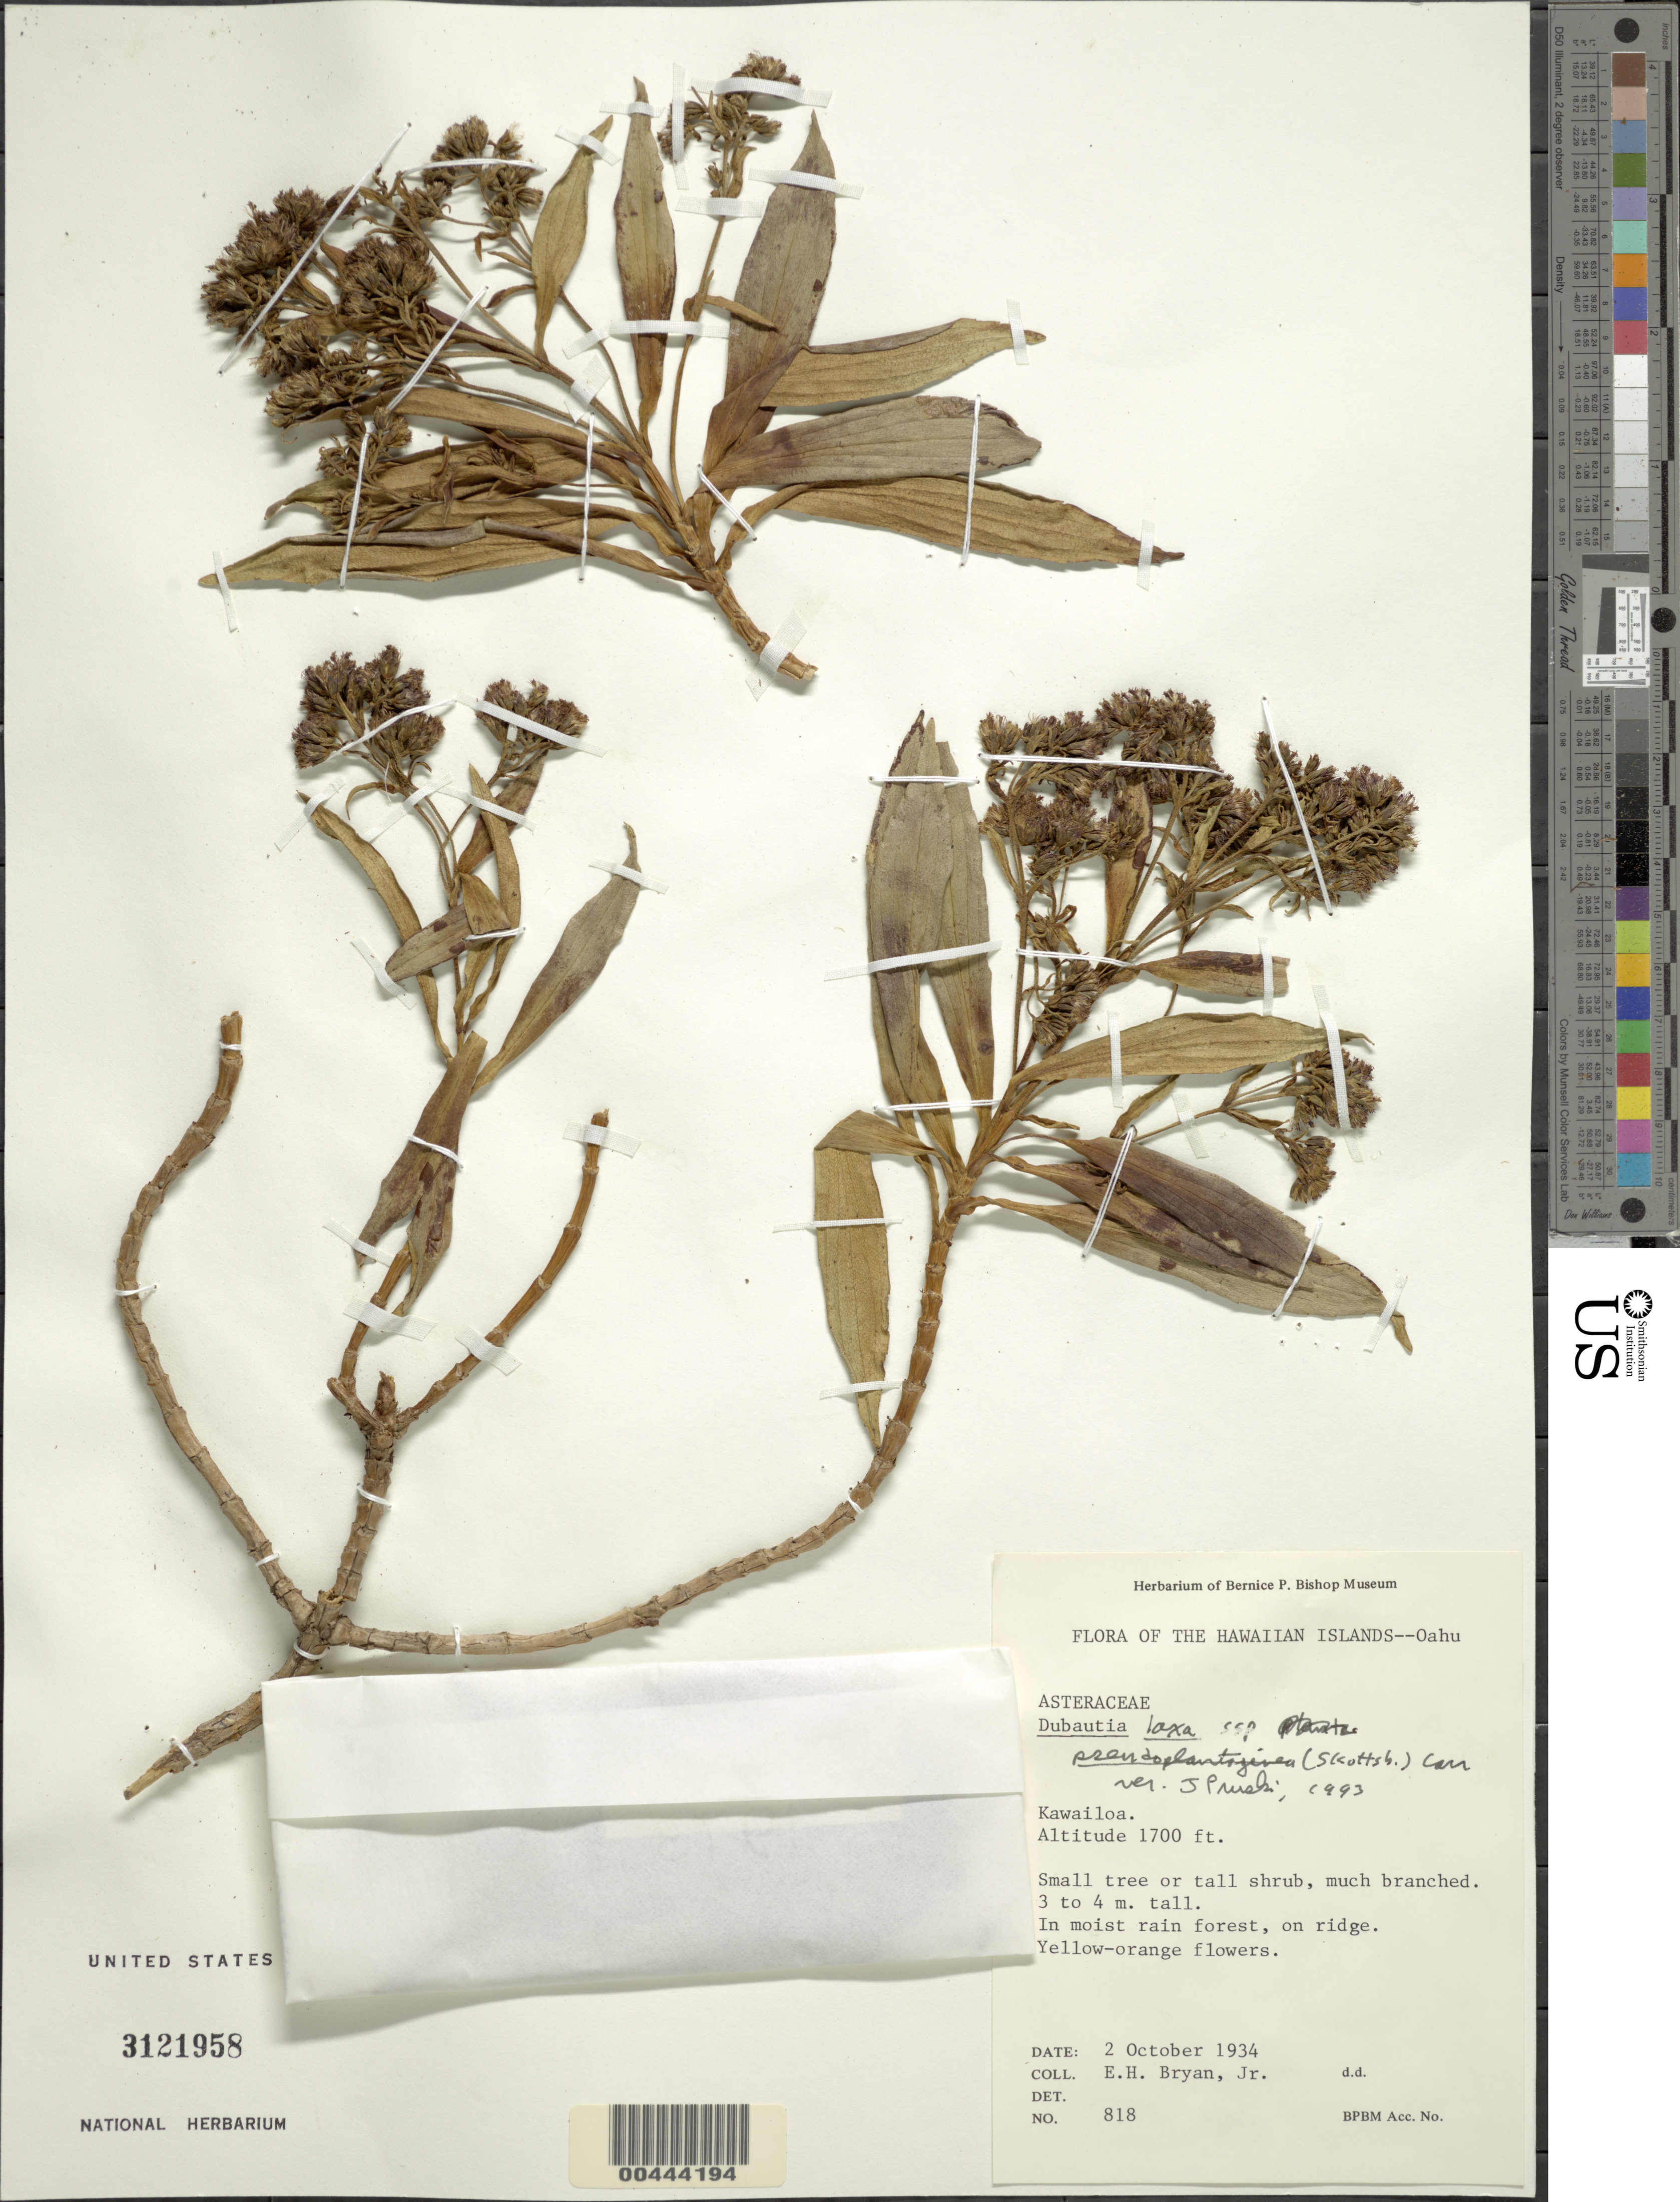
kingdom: Plantae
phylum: Tracheophyta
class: Magnoliopsida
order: Asterales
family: Asteraceae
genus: Dubautia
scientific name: Dubautia laxa subsp. pseudoplantaginea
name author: (Skottsb.) G.D. Carr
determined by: Pruski, J. F.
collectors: E. Bryan Jr.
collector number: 818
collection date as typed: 2 Oct 1934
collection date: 1934-10-02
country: United States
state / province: Hawaii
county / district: Honolulu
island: Oahu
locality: Kawailoa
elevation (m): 518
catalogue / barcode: US 3121958